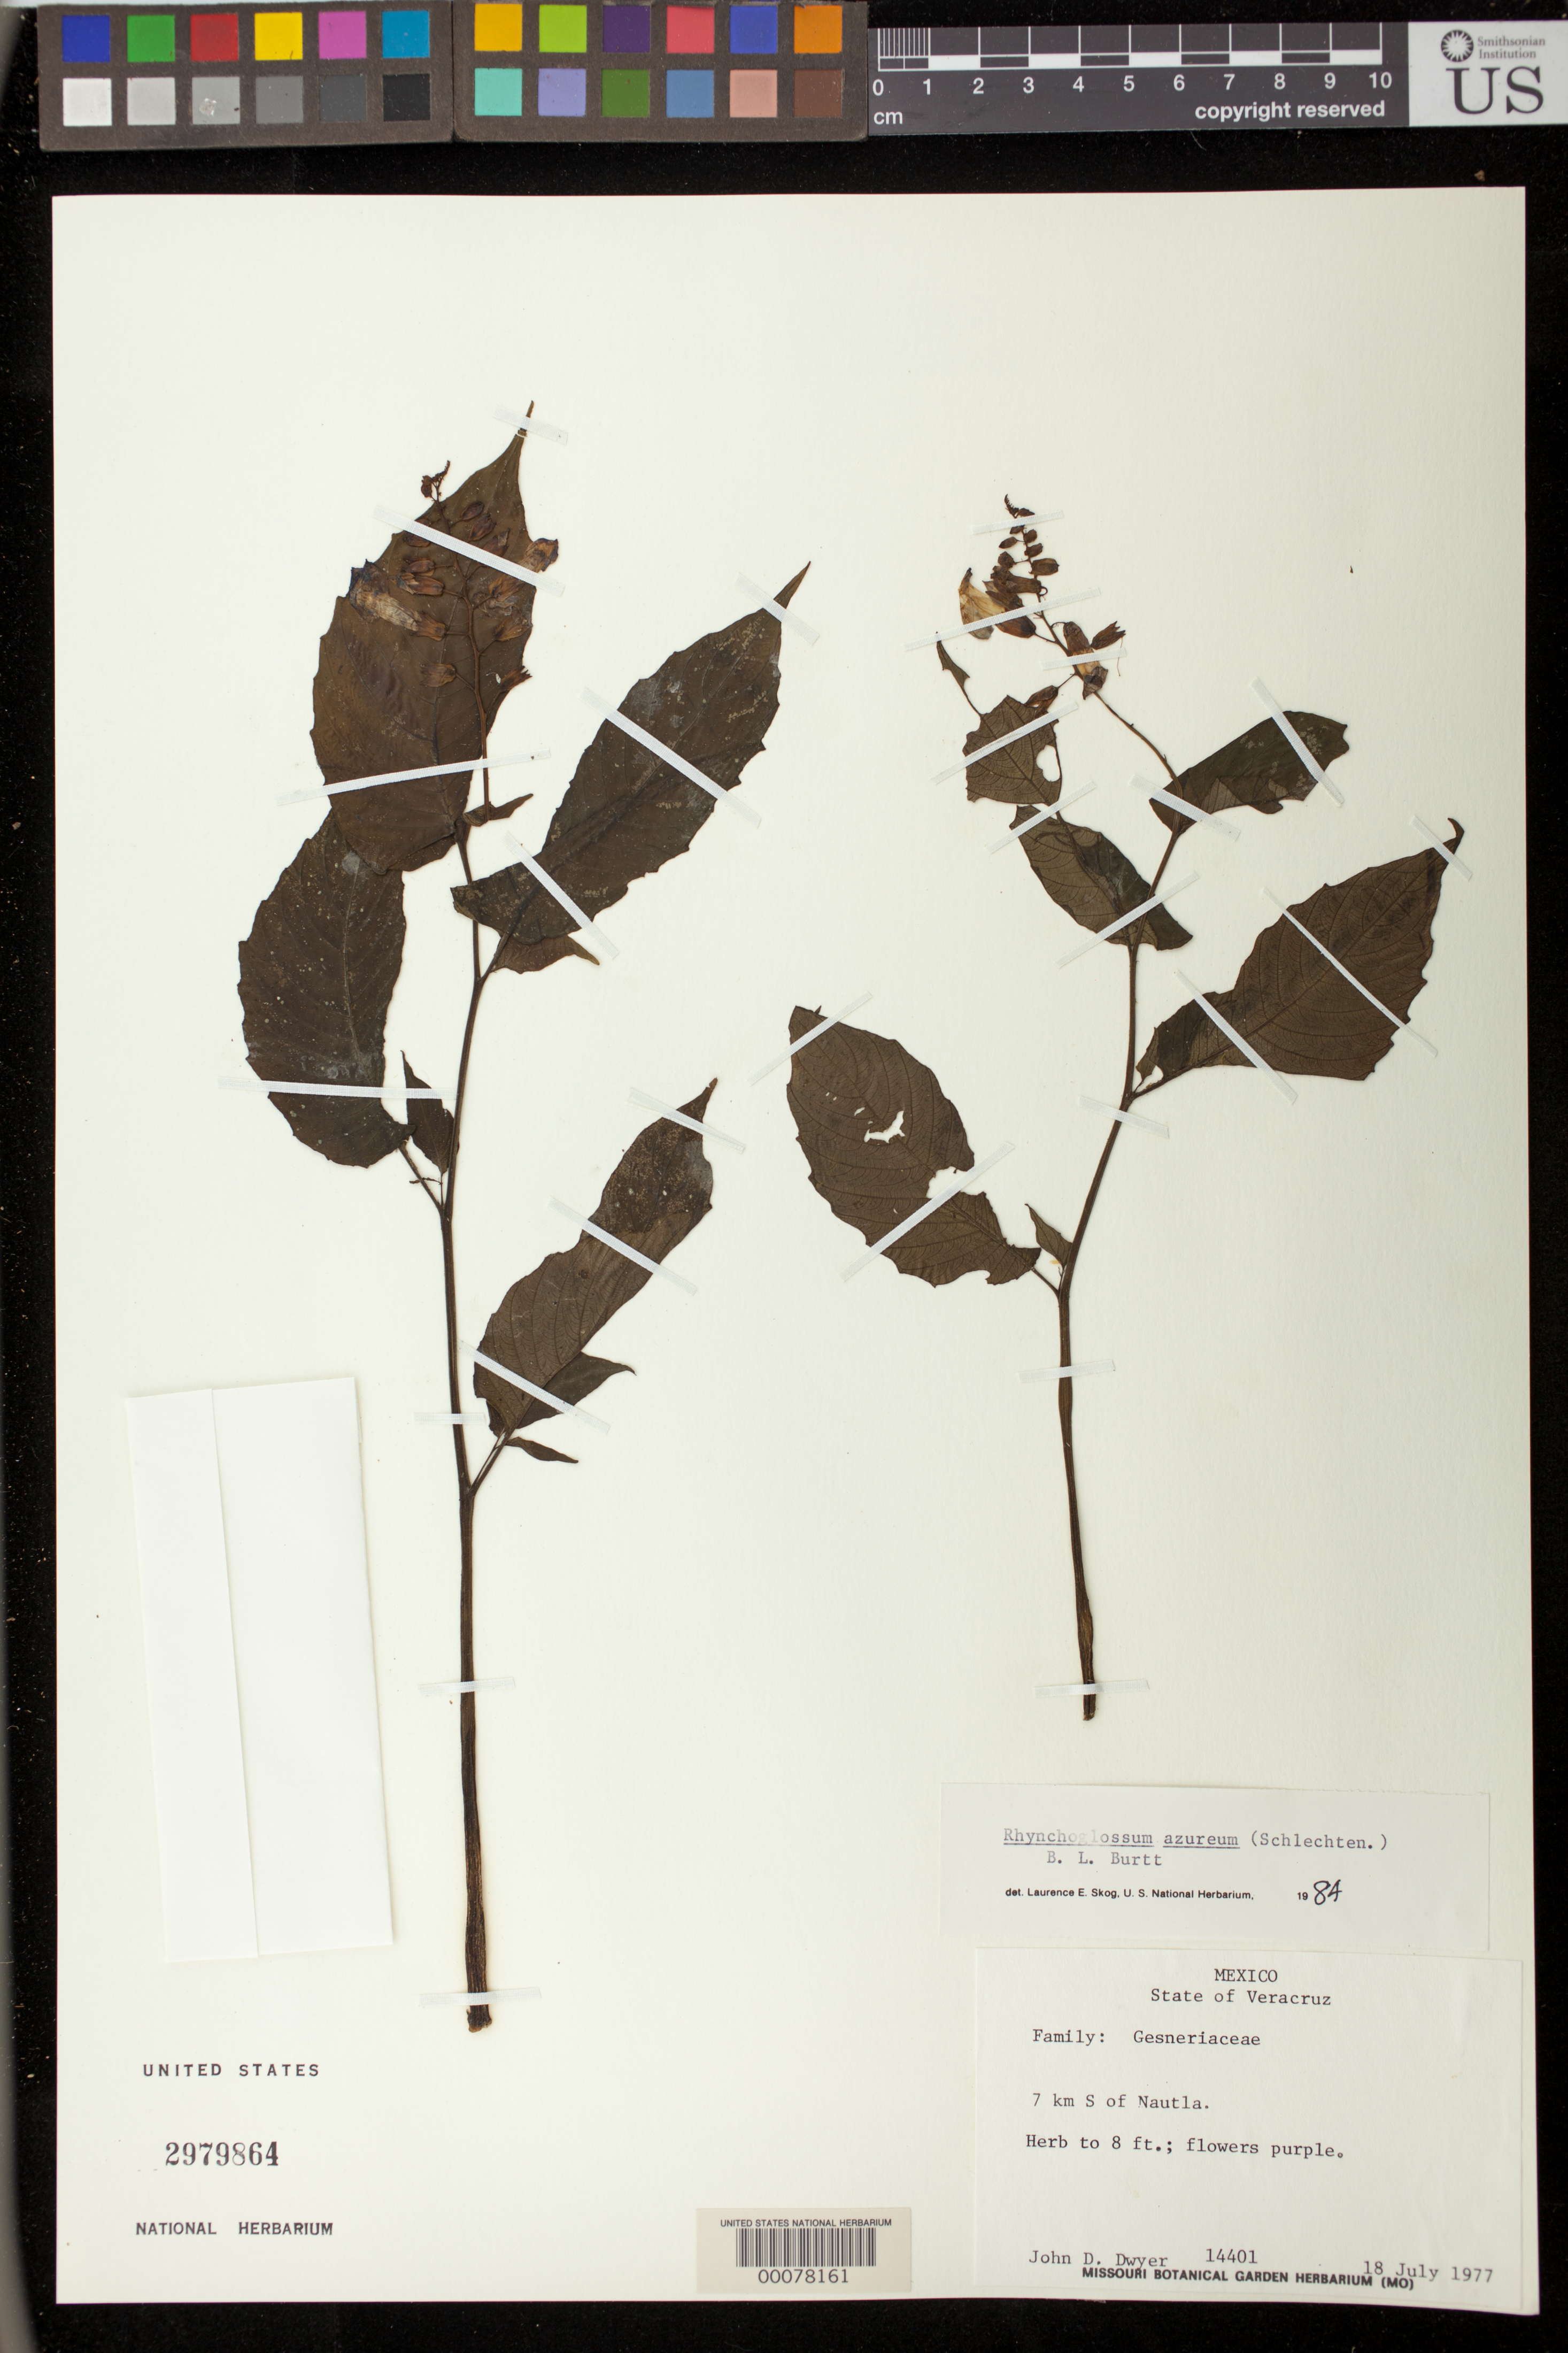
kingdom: Plantae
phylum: Tracheophyta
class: Magnoliopsida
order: Lamiales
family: Gesneriaceae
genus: Rhynchoglossum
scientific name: Rhynchoglossum azureum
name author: (Schltdl.) B.L. Burtt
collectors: J. D. Dwyer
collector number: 14401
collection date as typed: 18 Jul 1977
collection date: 1977-07-18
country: Mexico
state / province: Veracruz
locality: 7 km S of Nautla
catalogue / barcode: US 2979864